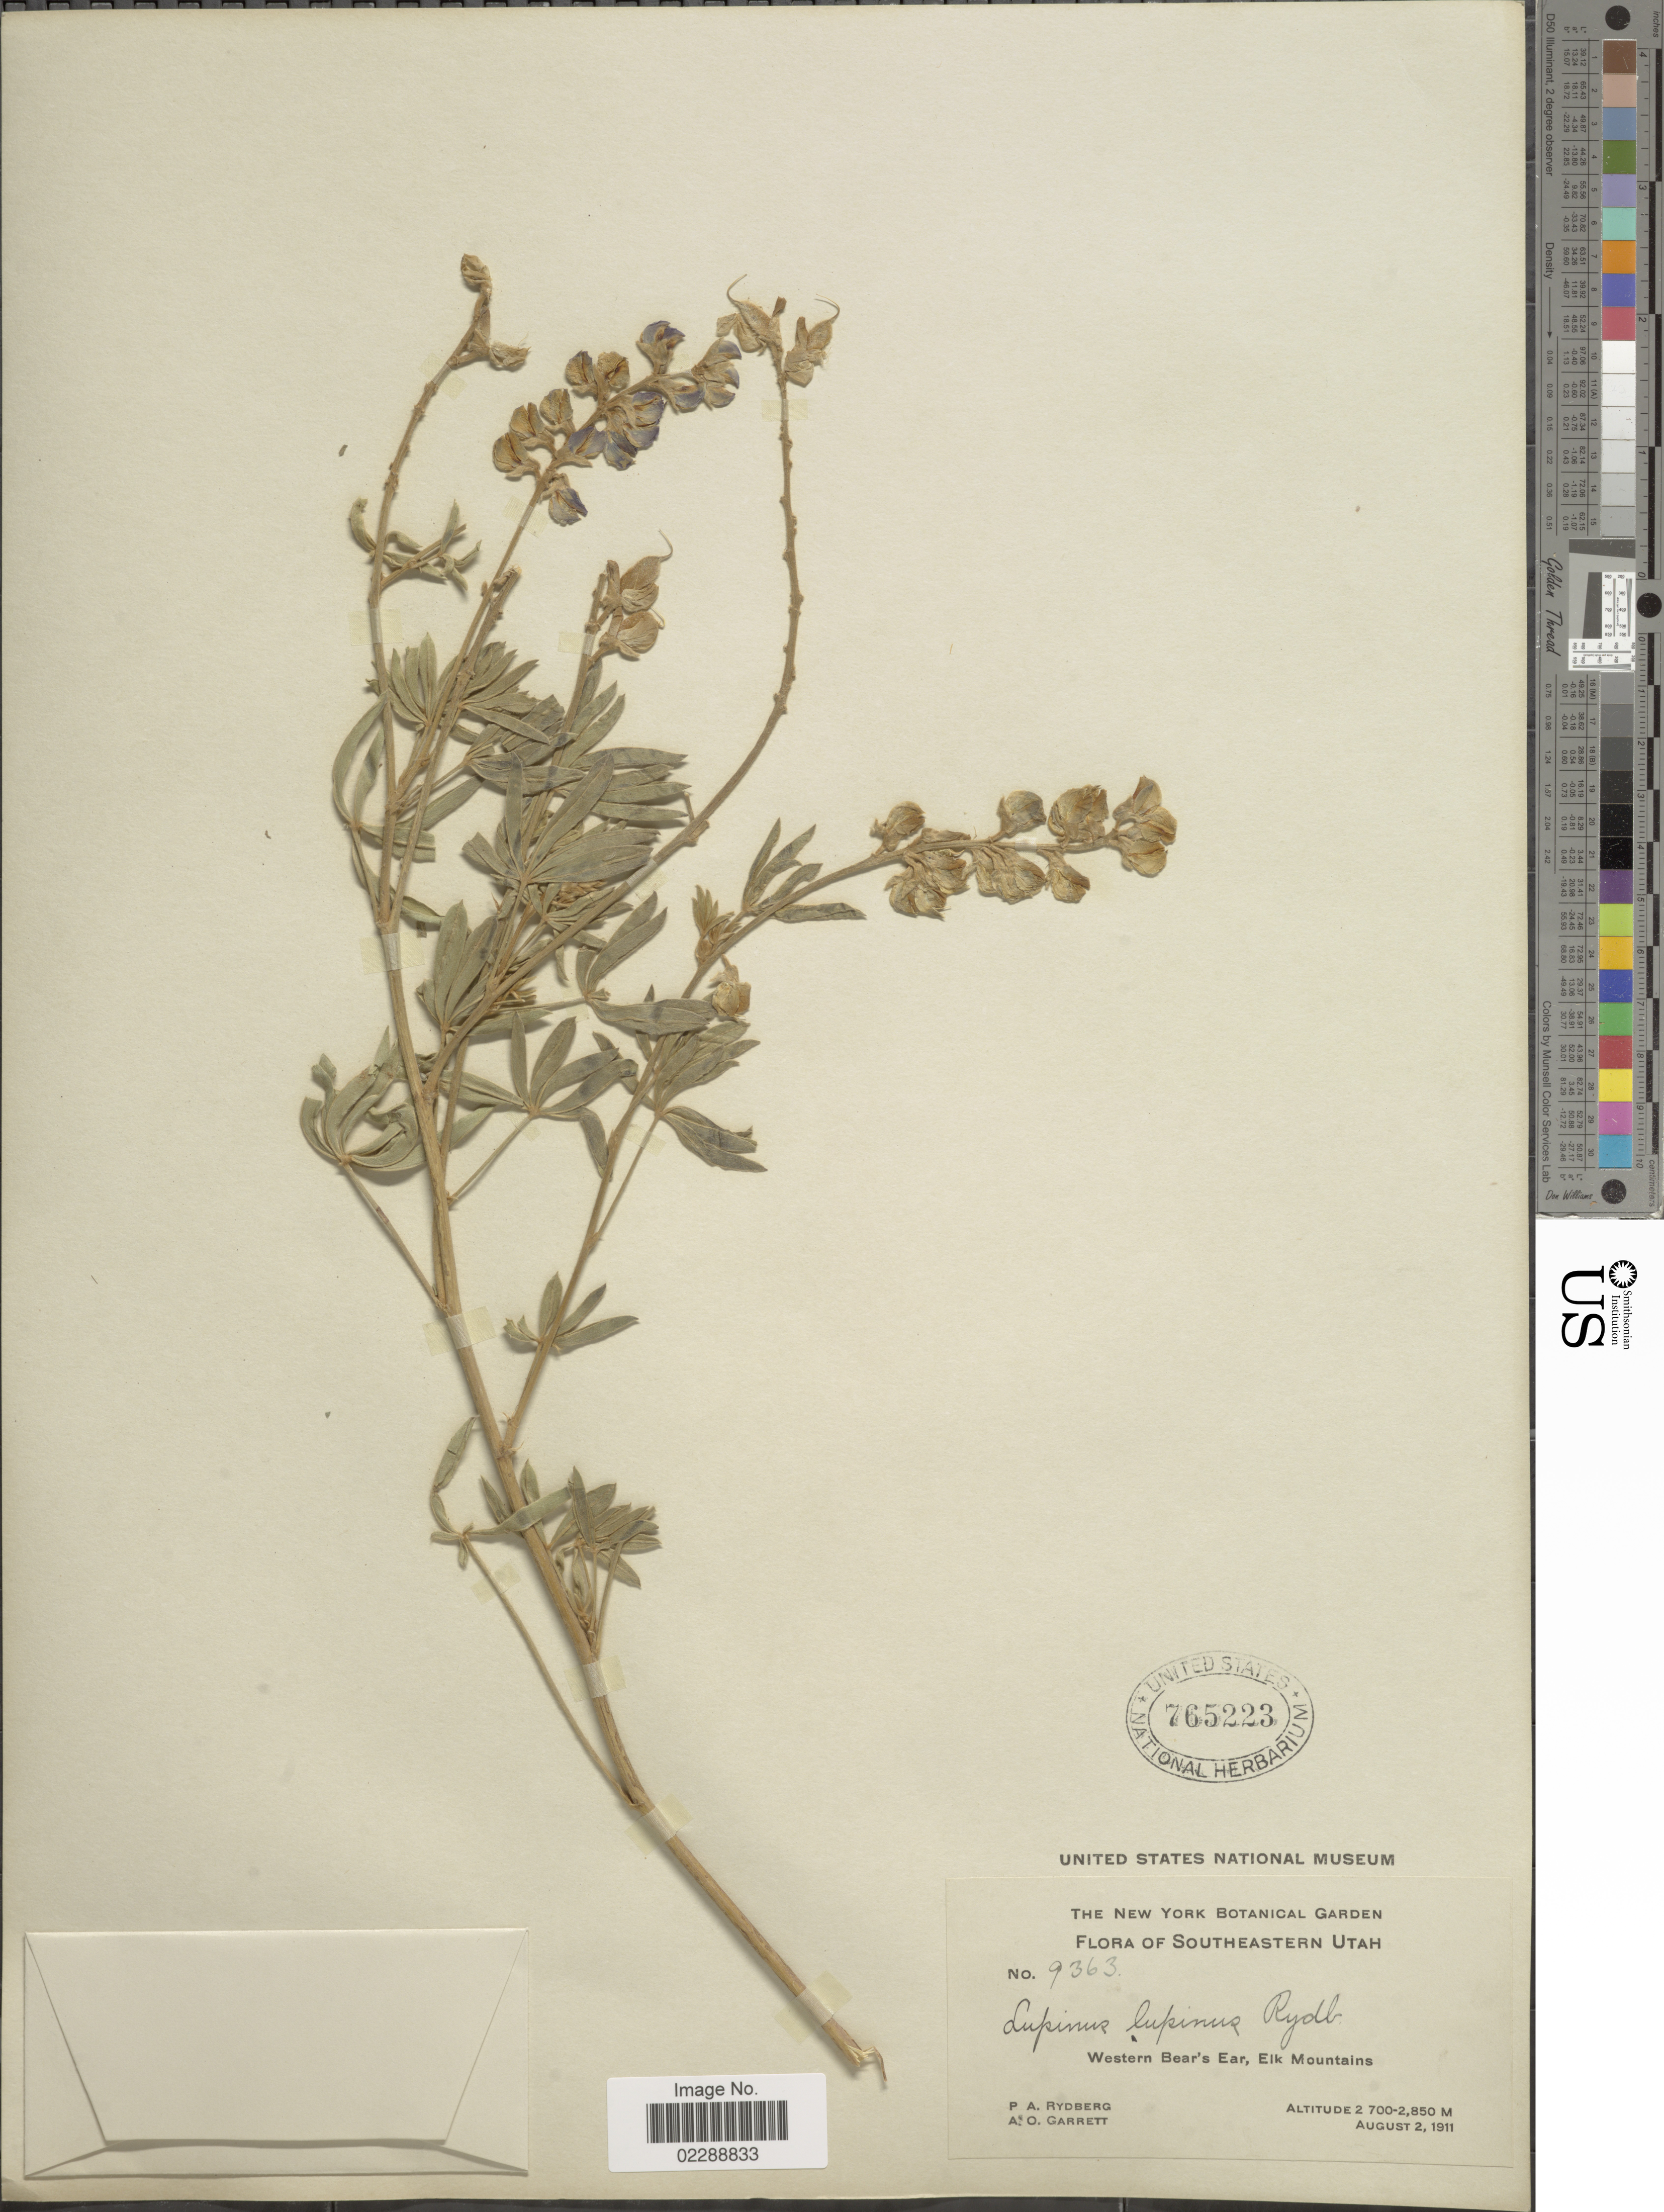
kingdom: Plantae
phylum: Tracheophyta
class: Magnoliopsida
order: Fabales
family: Fabaceae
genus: Lupinus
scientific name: Lupinus sp.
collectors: P. A. Rydberg & A. O. Garrett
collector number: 9363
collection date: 1911-08-02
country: United States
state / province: Utah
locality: Southeastern Utah, Western Bear's Ear, Elk Mountains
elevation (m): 2700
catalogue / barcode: US 765223